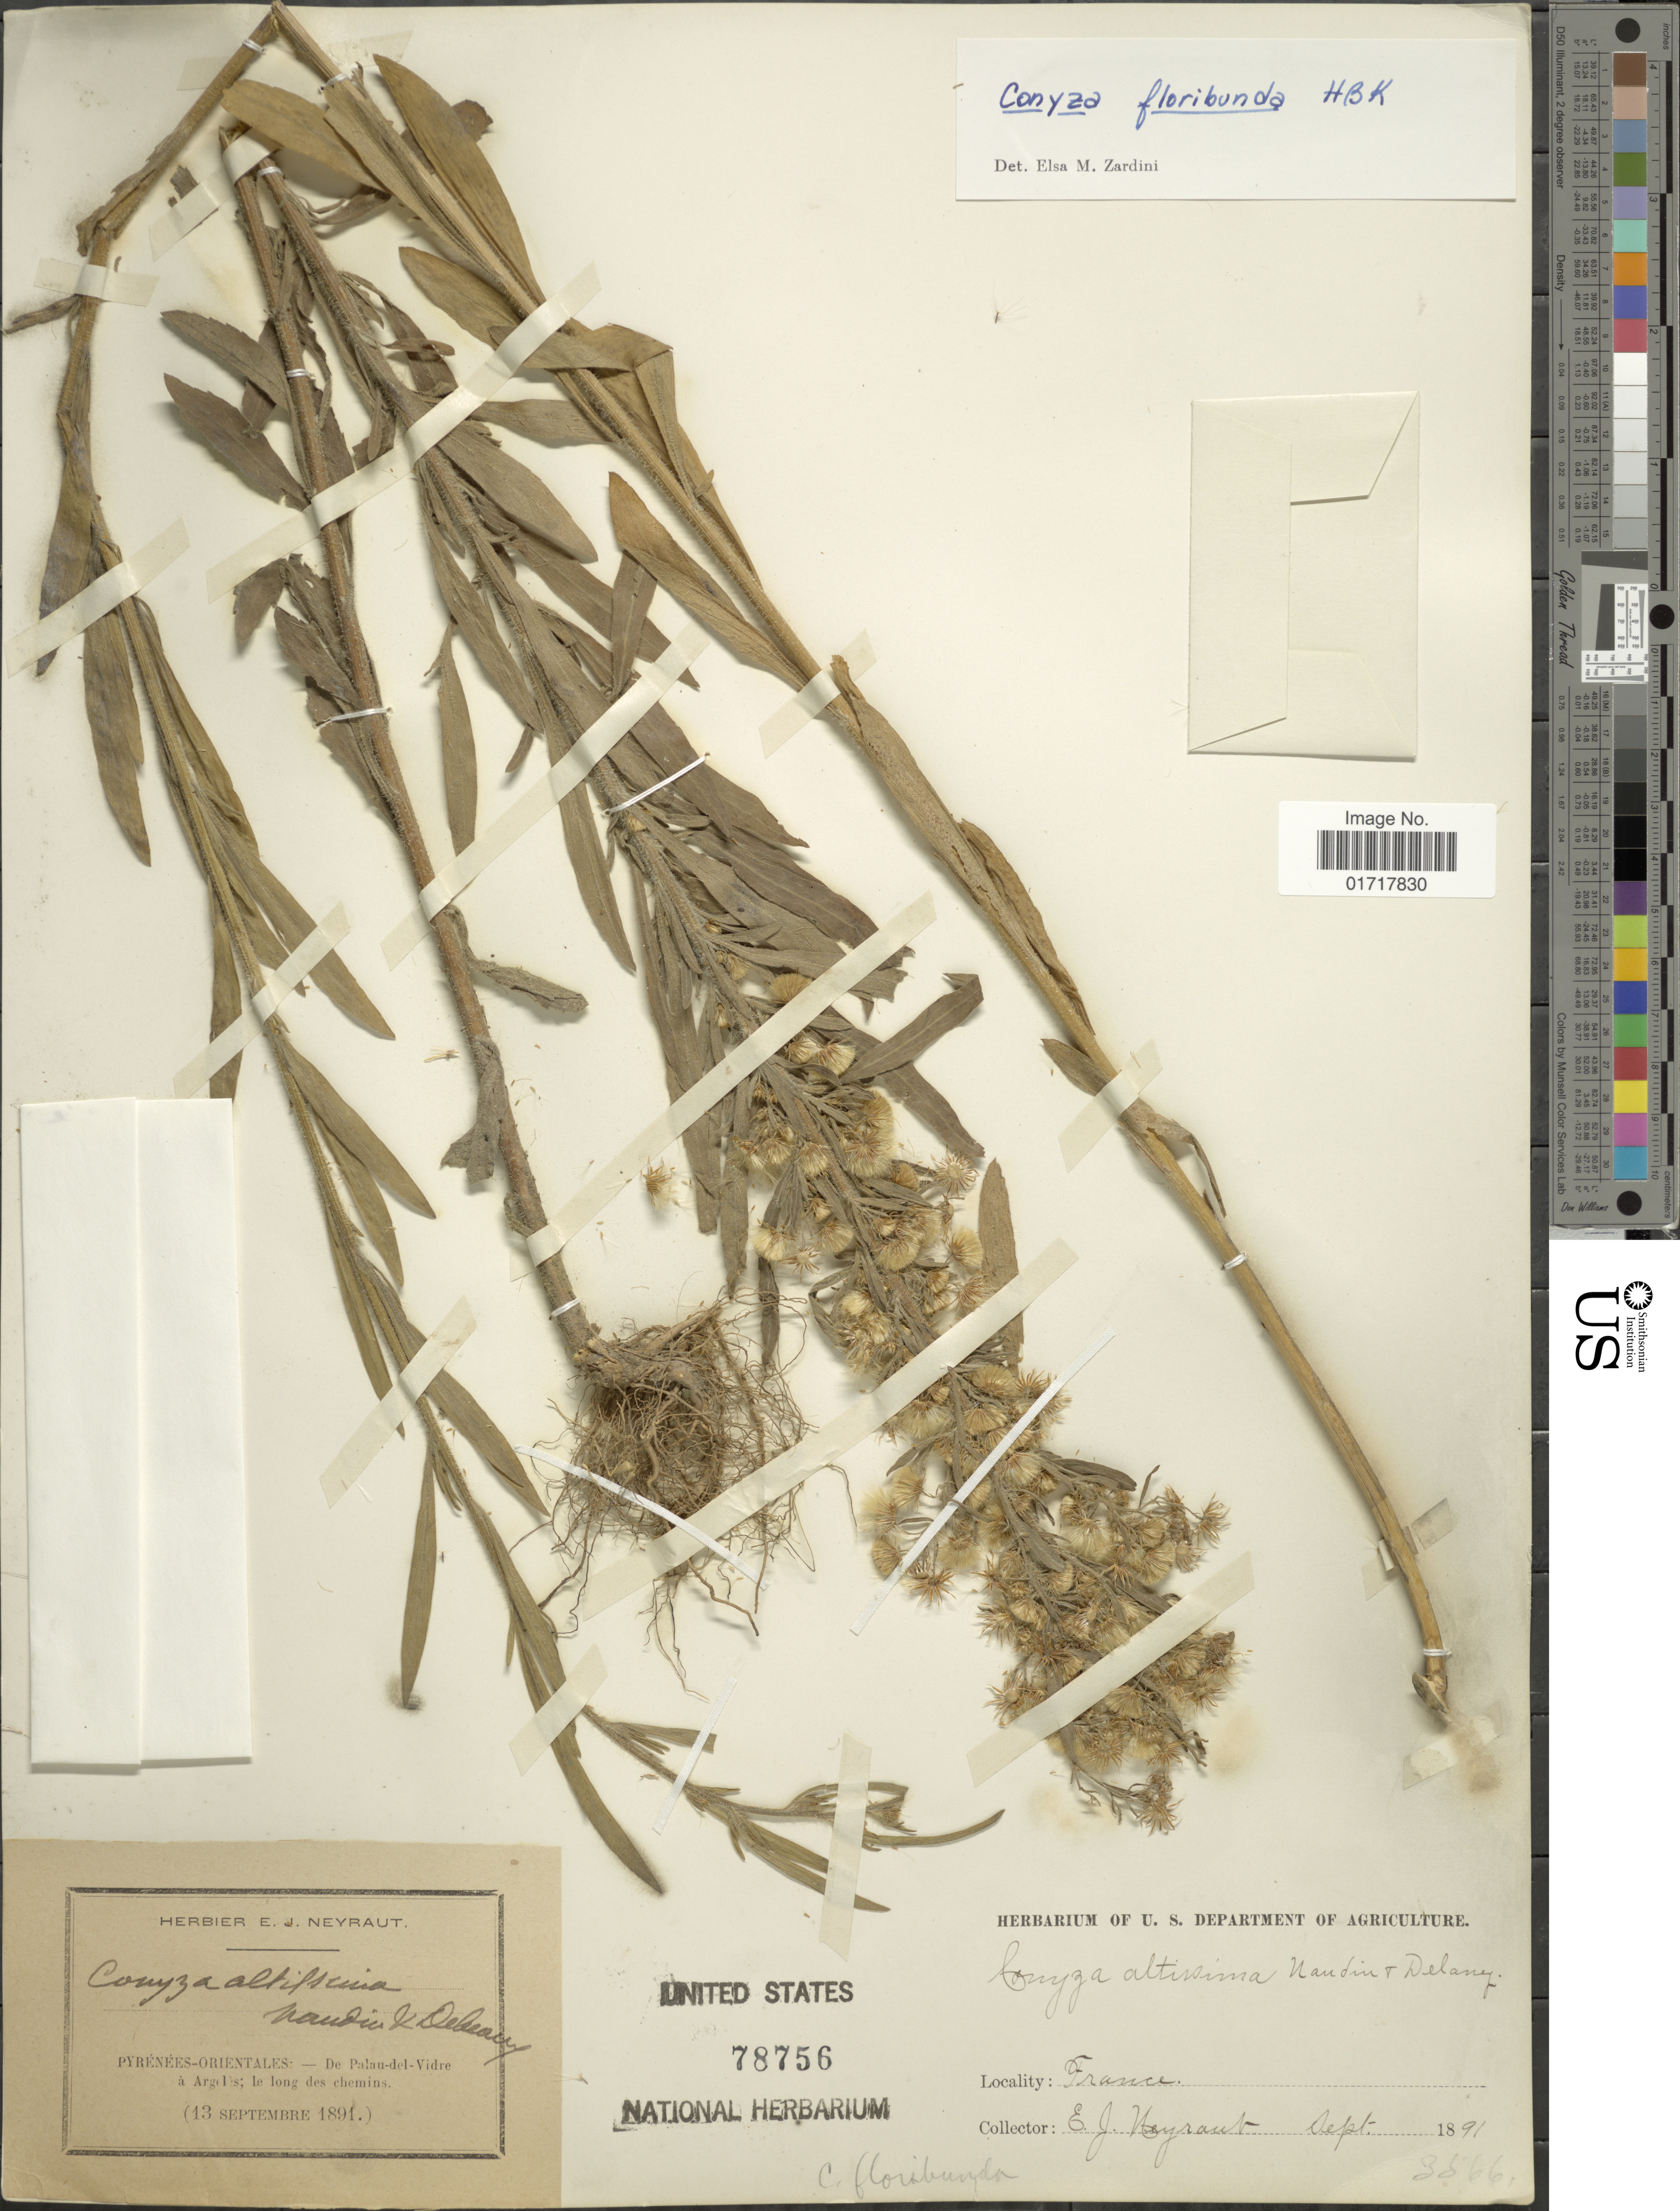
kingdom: Plantae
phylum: Tracheophyta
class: Magnoliopsida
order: Asterales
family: Asteraceae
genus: Conyza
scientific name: Conyza altissima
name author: Naudin ex Debeaux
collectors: ex herb. E. J. Neyraut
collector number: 3666*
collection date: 1891-09-13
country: France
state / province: Occitanie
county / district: Pyrénées-Orientales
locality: Pyrenees-Orientales - De Palau-del-Vidre a Ar [illegible text]; le long des chemins.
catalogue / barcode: US 78756